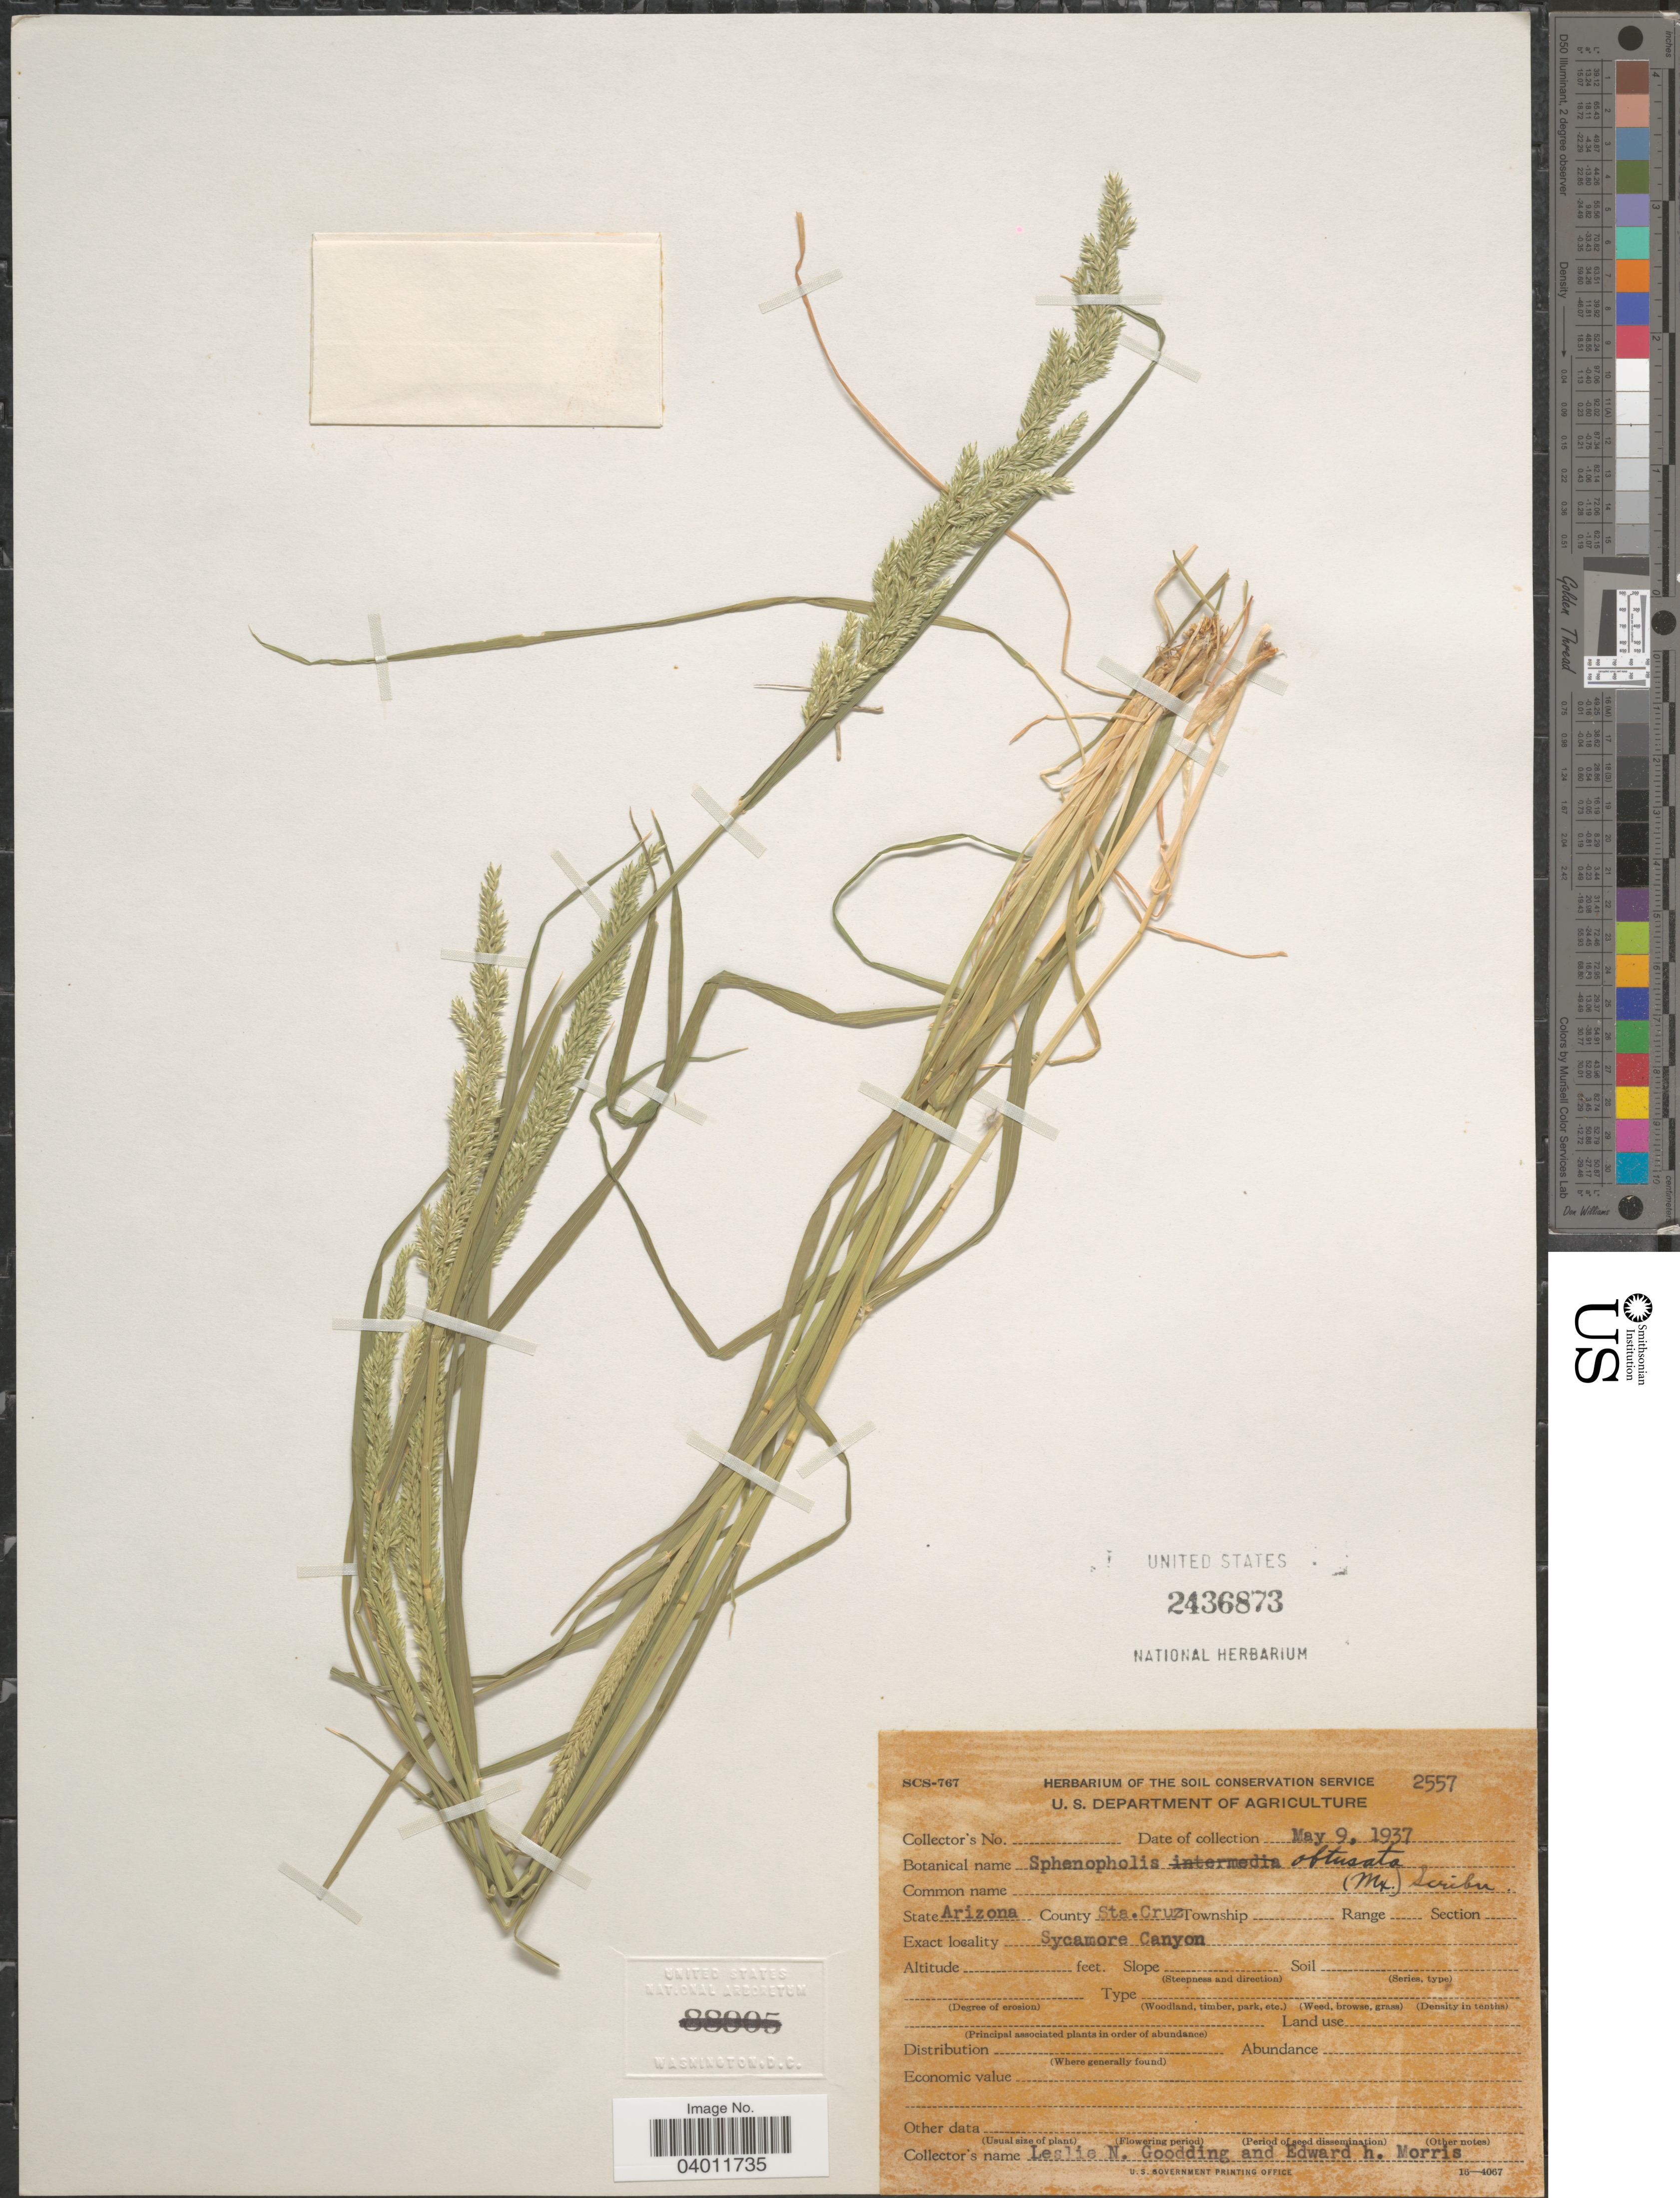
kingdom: Plantae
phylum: Tracheophyta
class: Liliopsida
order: Poales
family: Poaceae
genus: Sphenopholis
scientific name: Sphenopholis obtusata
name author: (Michx.) Scribn.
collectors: L. N. Goodding & E. Morris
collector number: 2557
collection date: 1937-05-09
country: United States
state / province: Arizona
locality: County Sta. Cruz. Sycamore Canyon.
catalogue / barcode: US 2436873